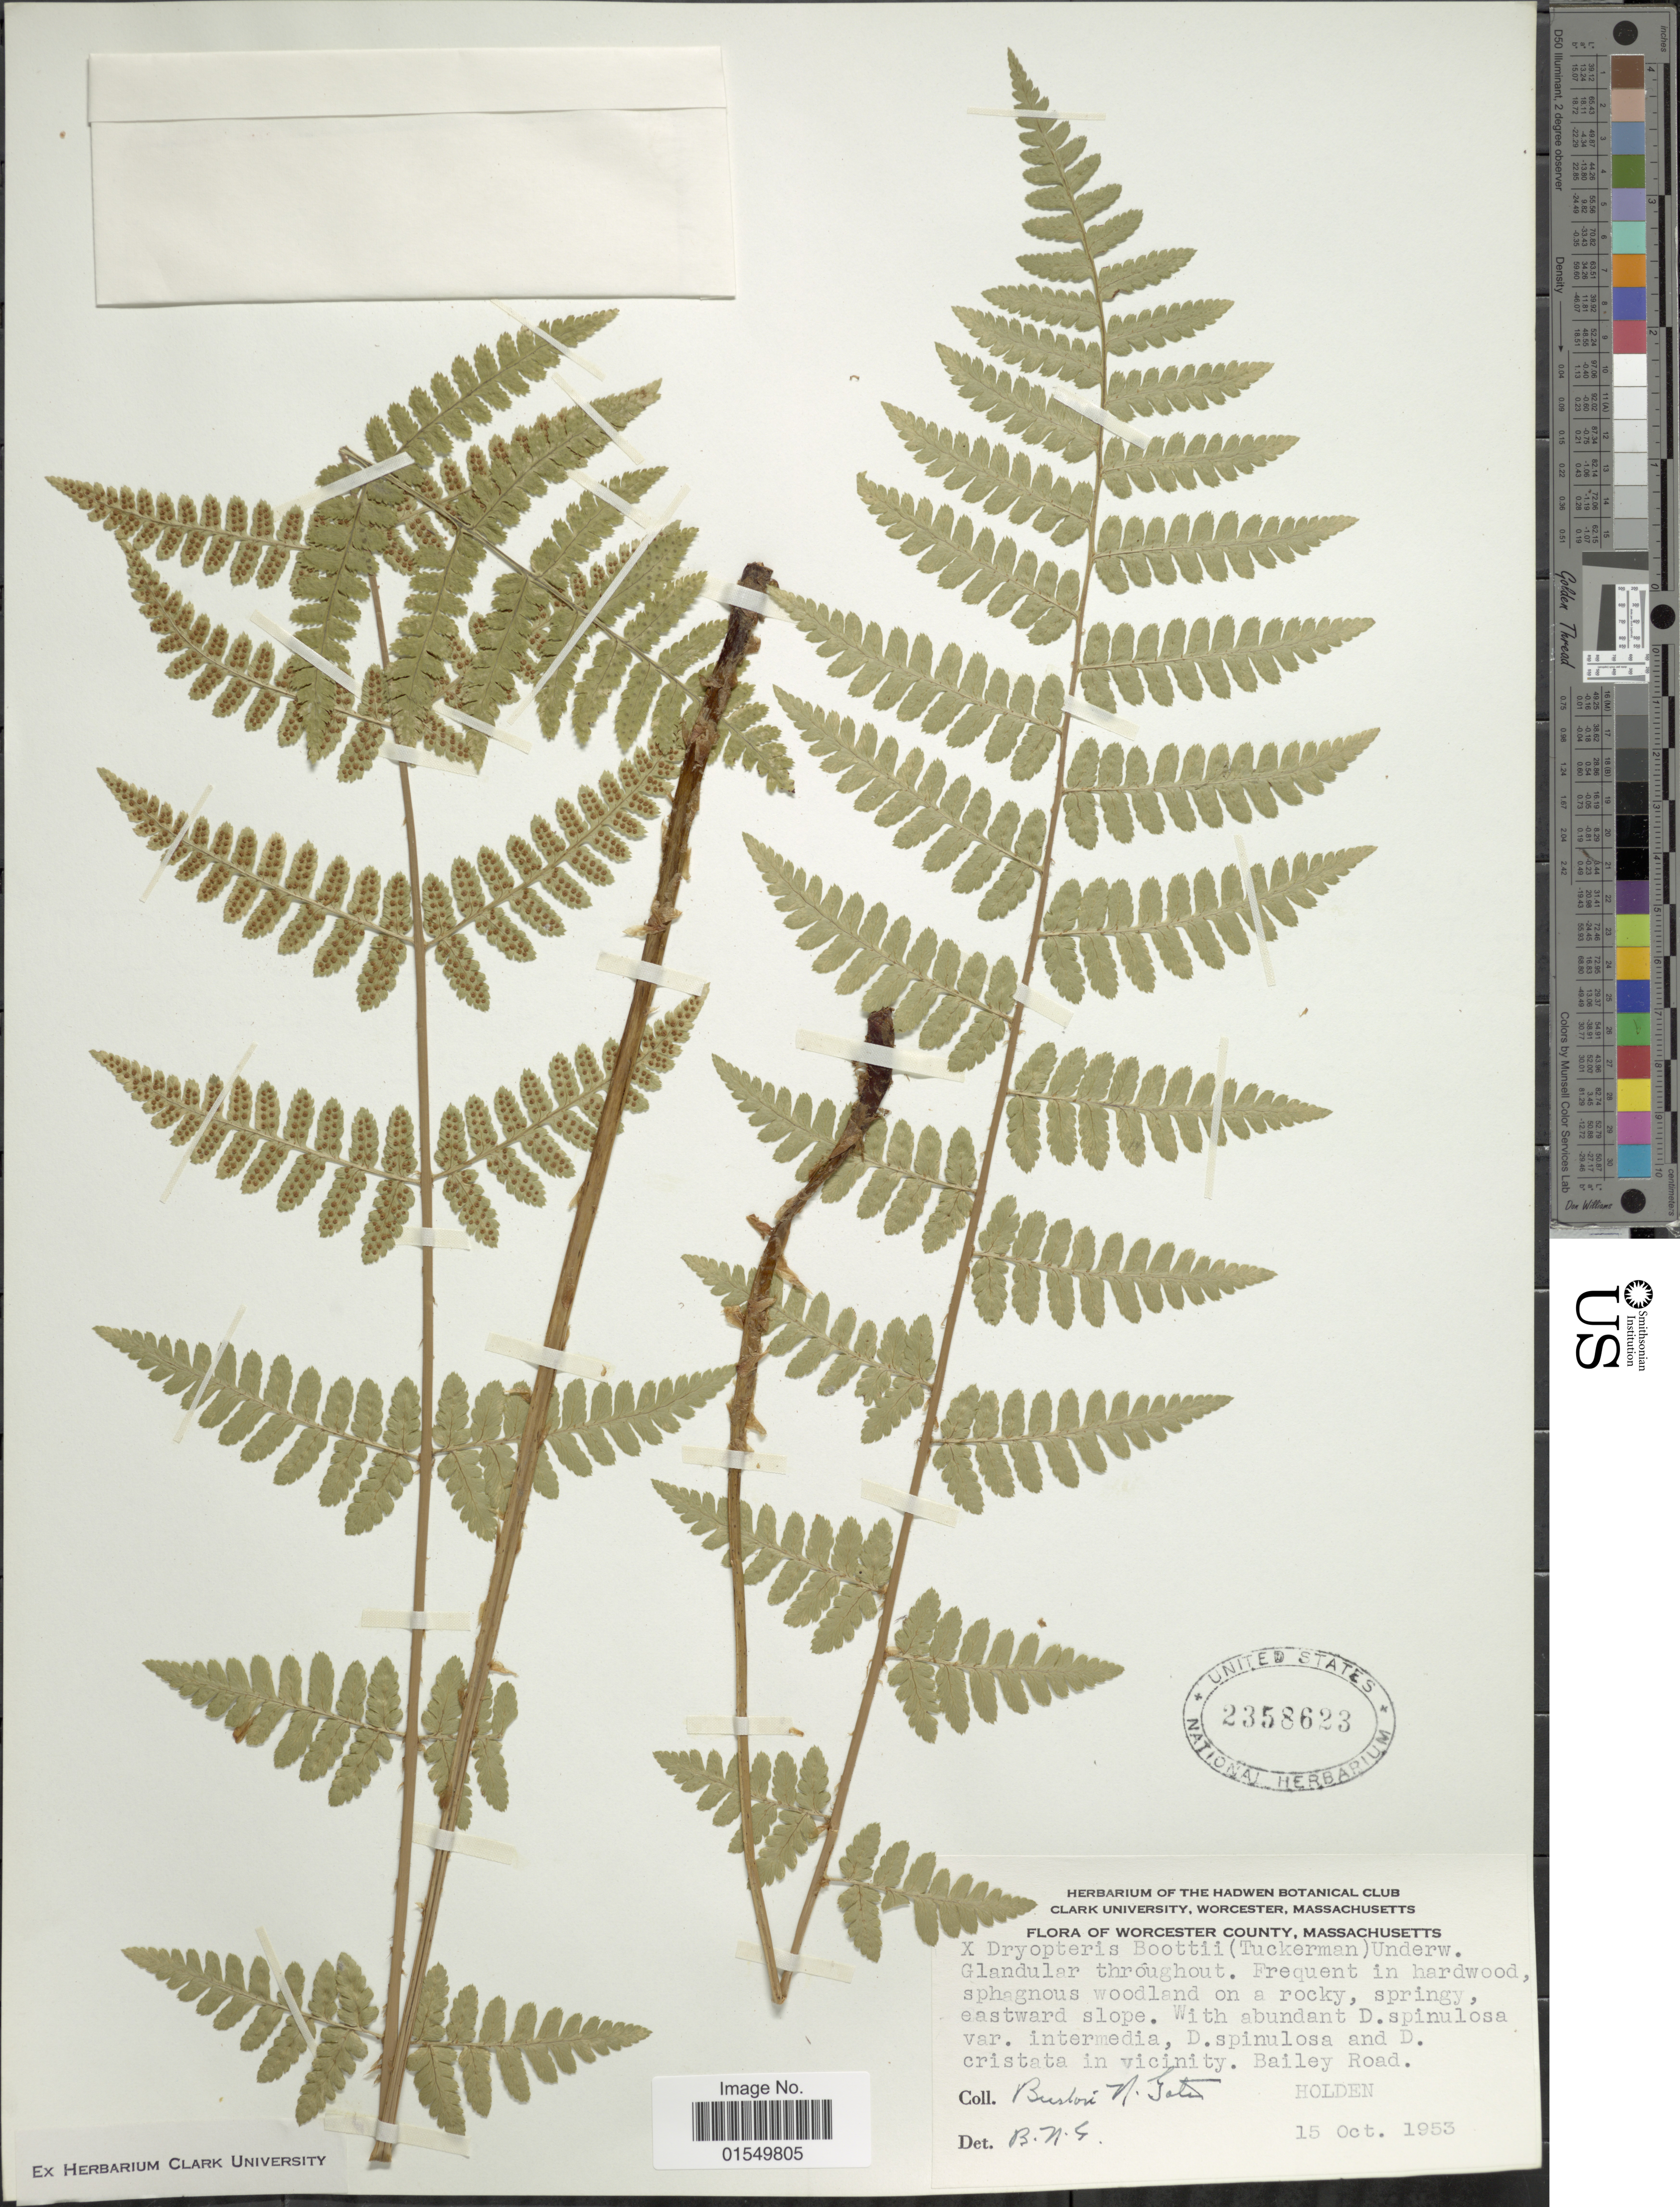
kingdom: Plantae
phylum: Tracheophyta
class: Polypodiopsida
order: Polypodiales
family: Dryopteridaceae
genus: Dryopteris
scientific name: Dryopteris x boottii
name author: Underw.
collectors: B. N. Gates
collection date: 1953-10-15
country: United States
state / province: Massachusetts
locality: Worcester County, Bailey Road, Holden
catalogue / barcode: US 2358623